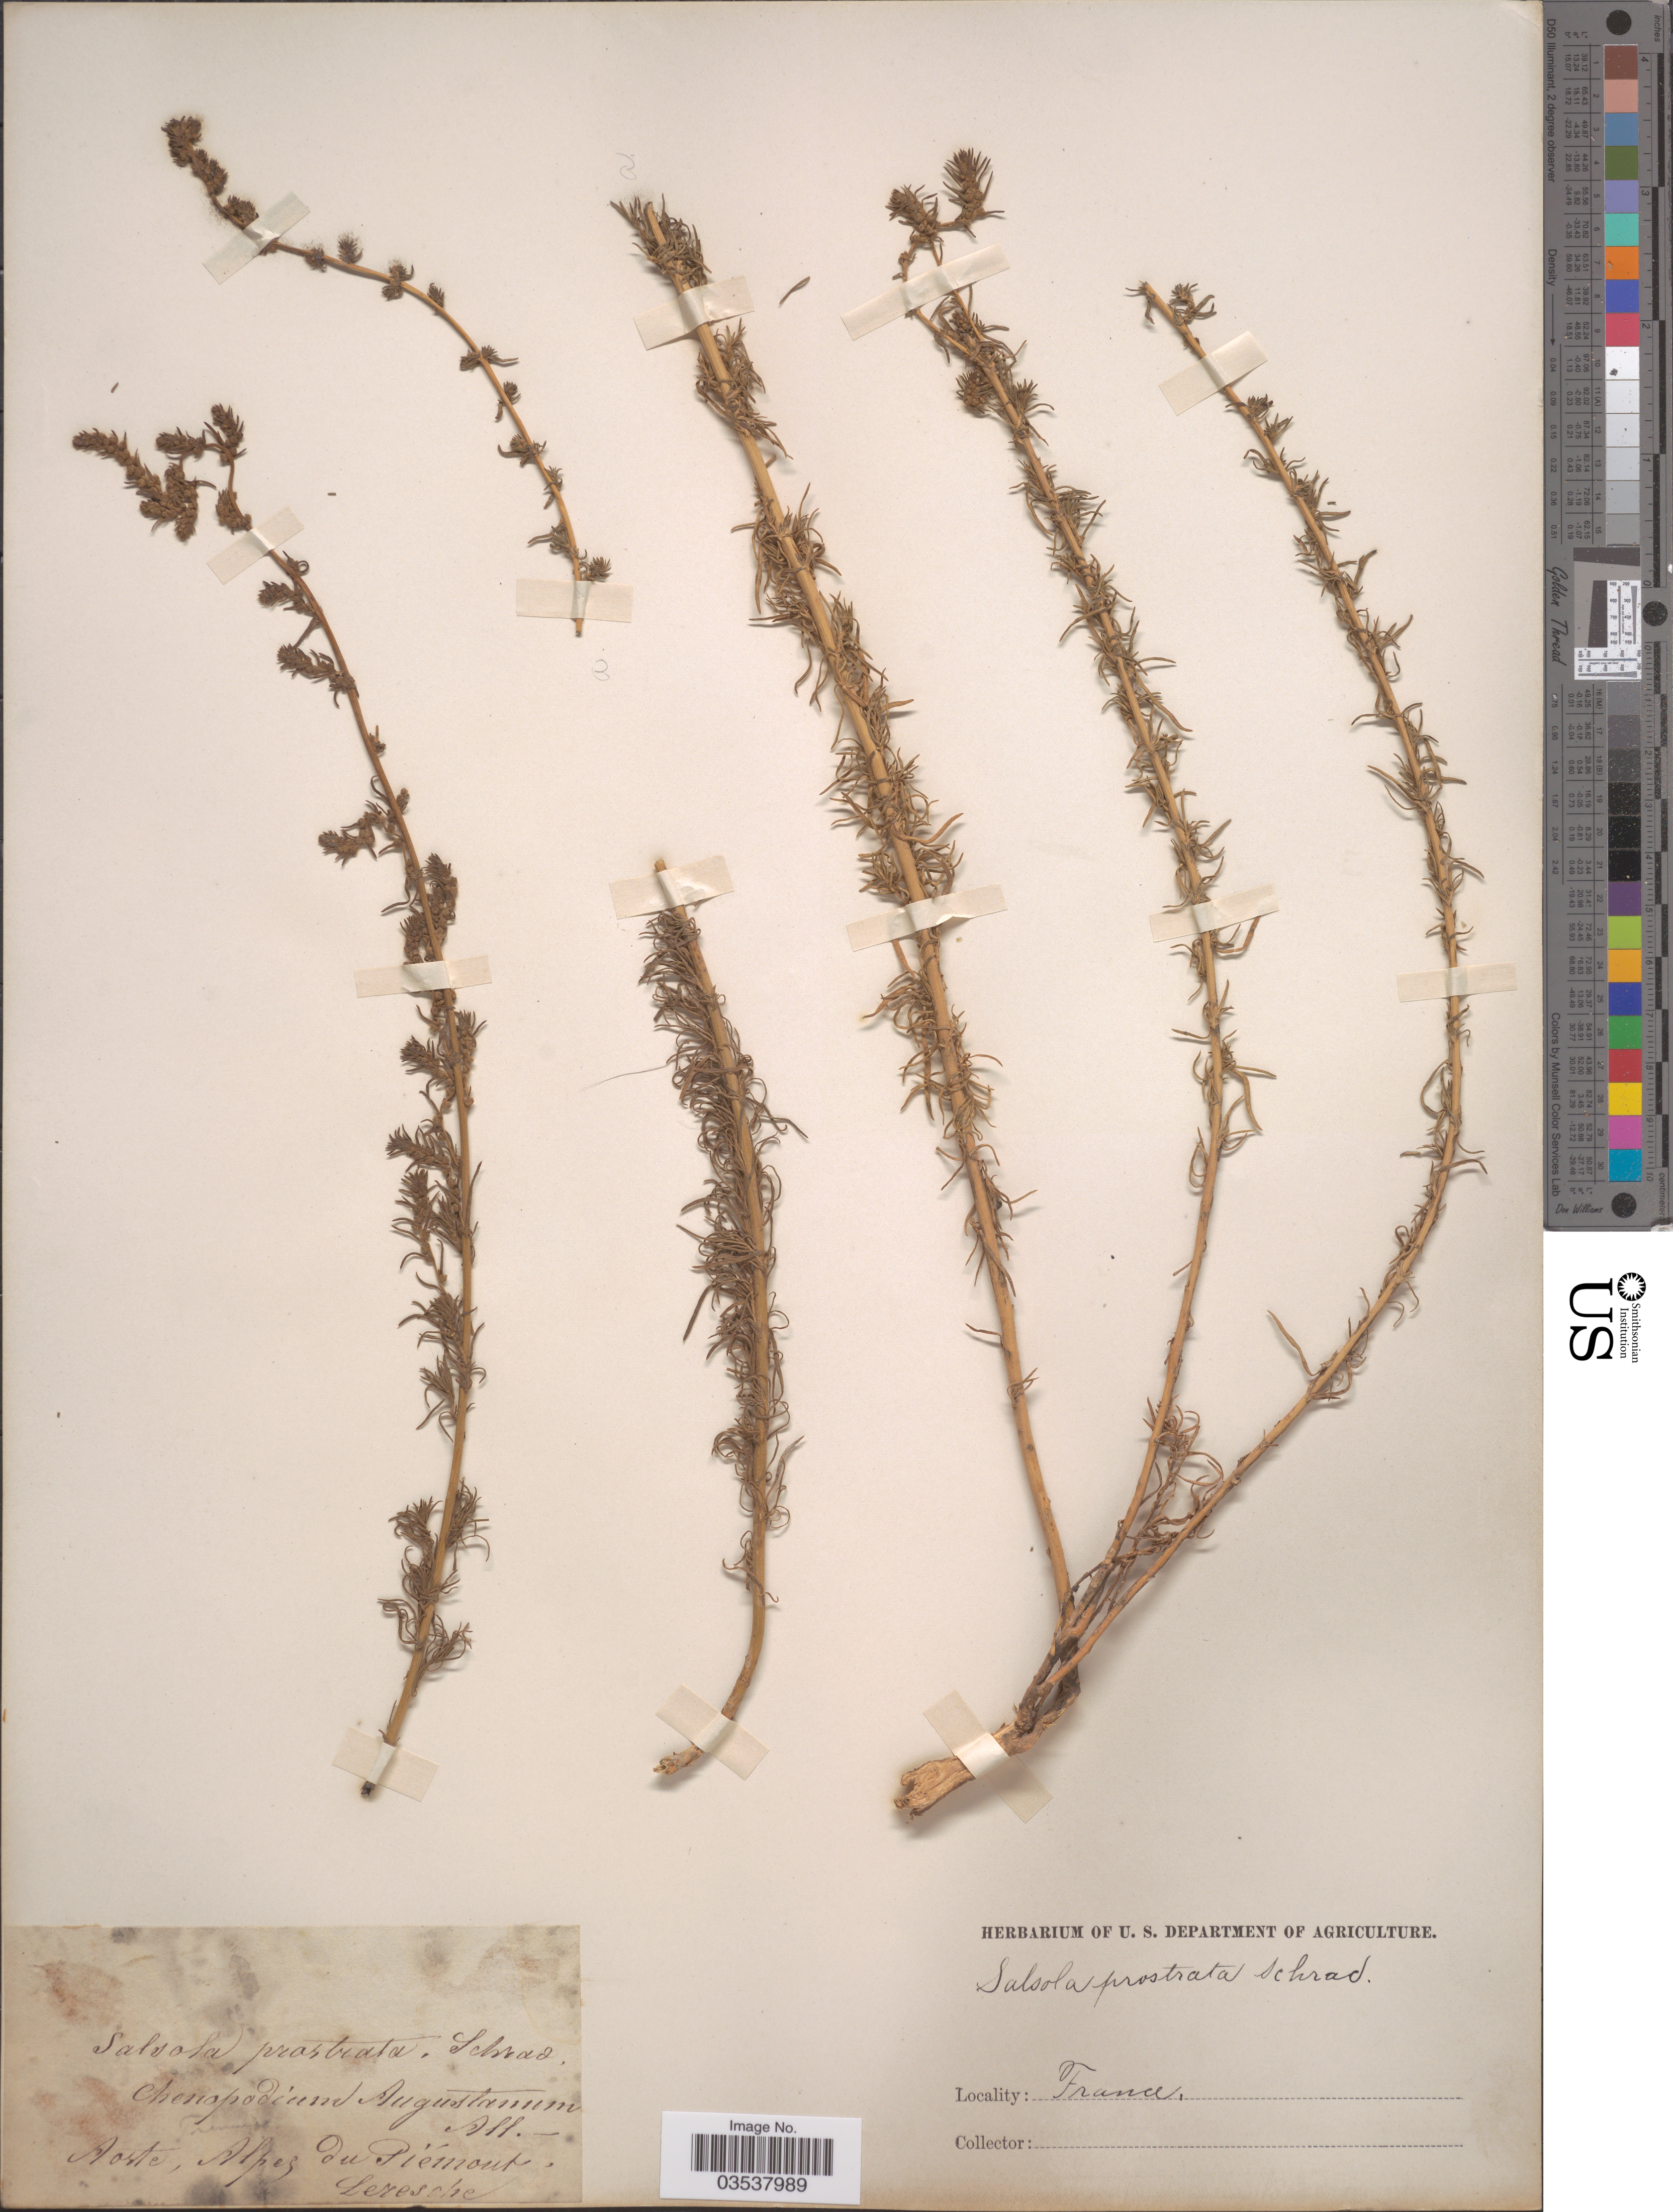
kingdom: Plantae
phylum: Tracheophyta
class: Magnoliopsida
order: Caryophyllales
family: Amaranthaceae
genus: Bassia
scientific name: Bassia prostrata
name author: (L.) Beck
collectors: Leresche, --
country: France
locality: Aoest, Alpes du Piemont.